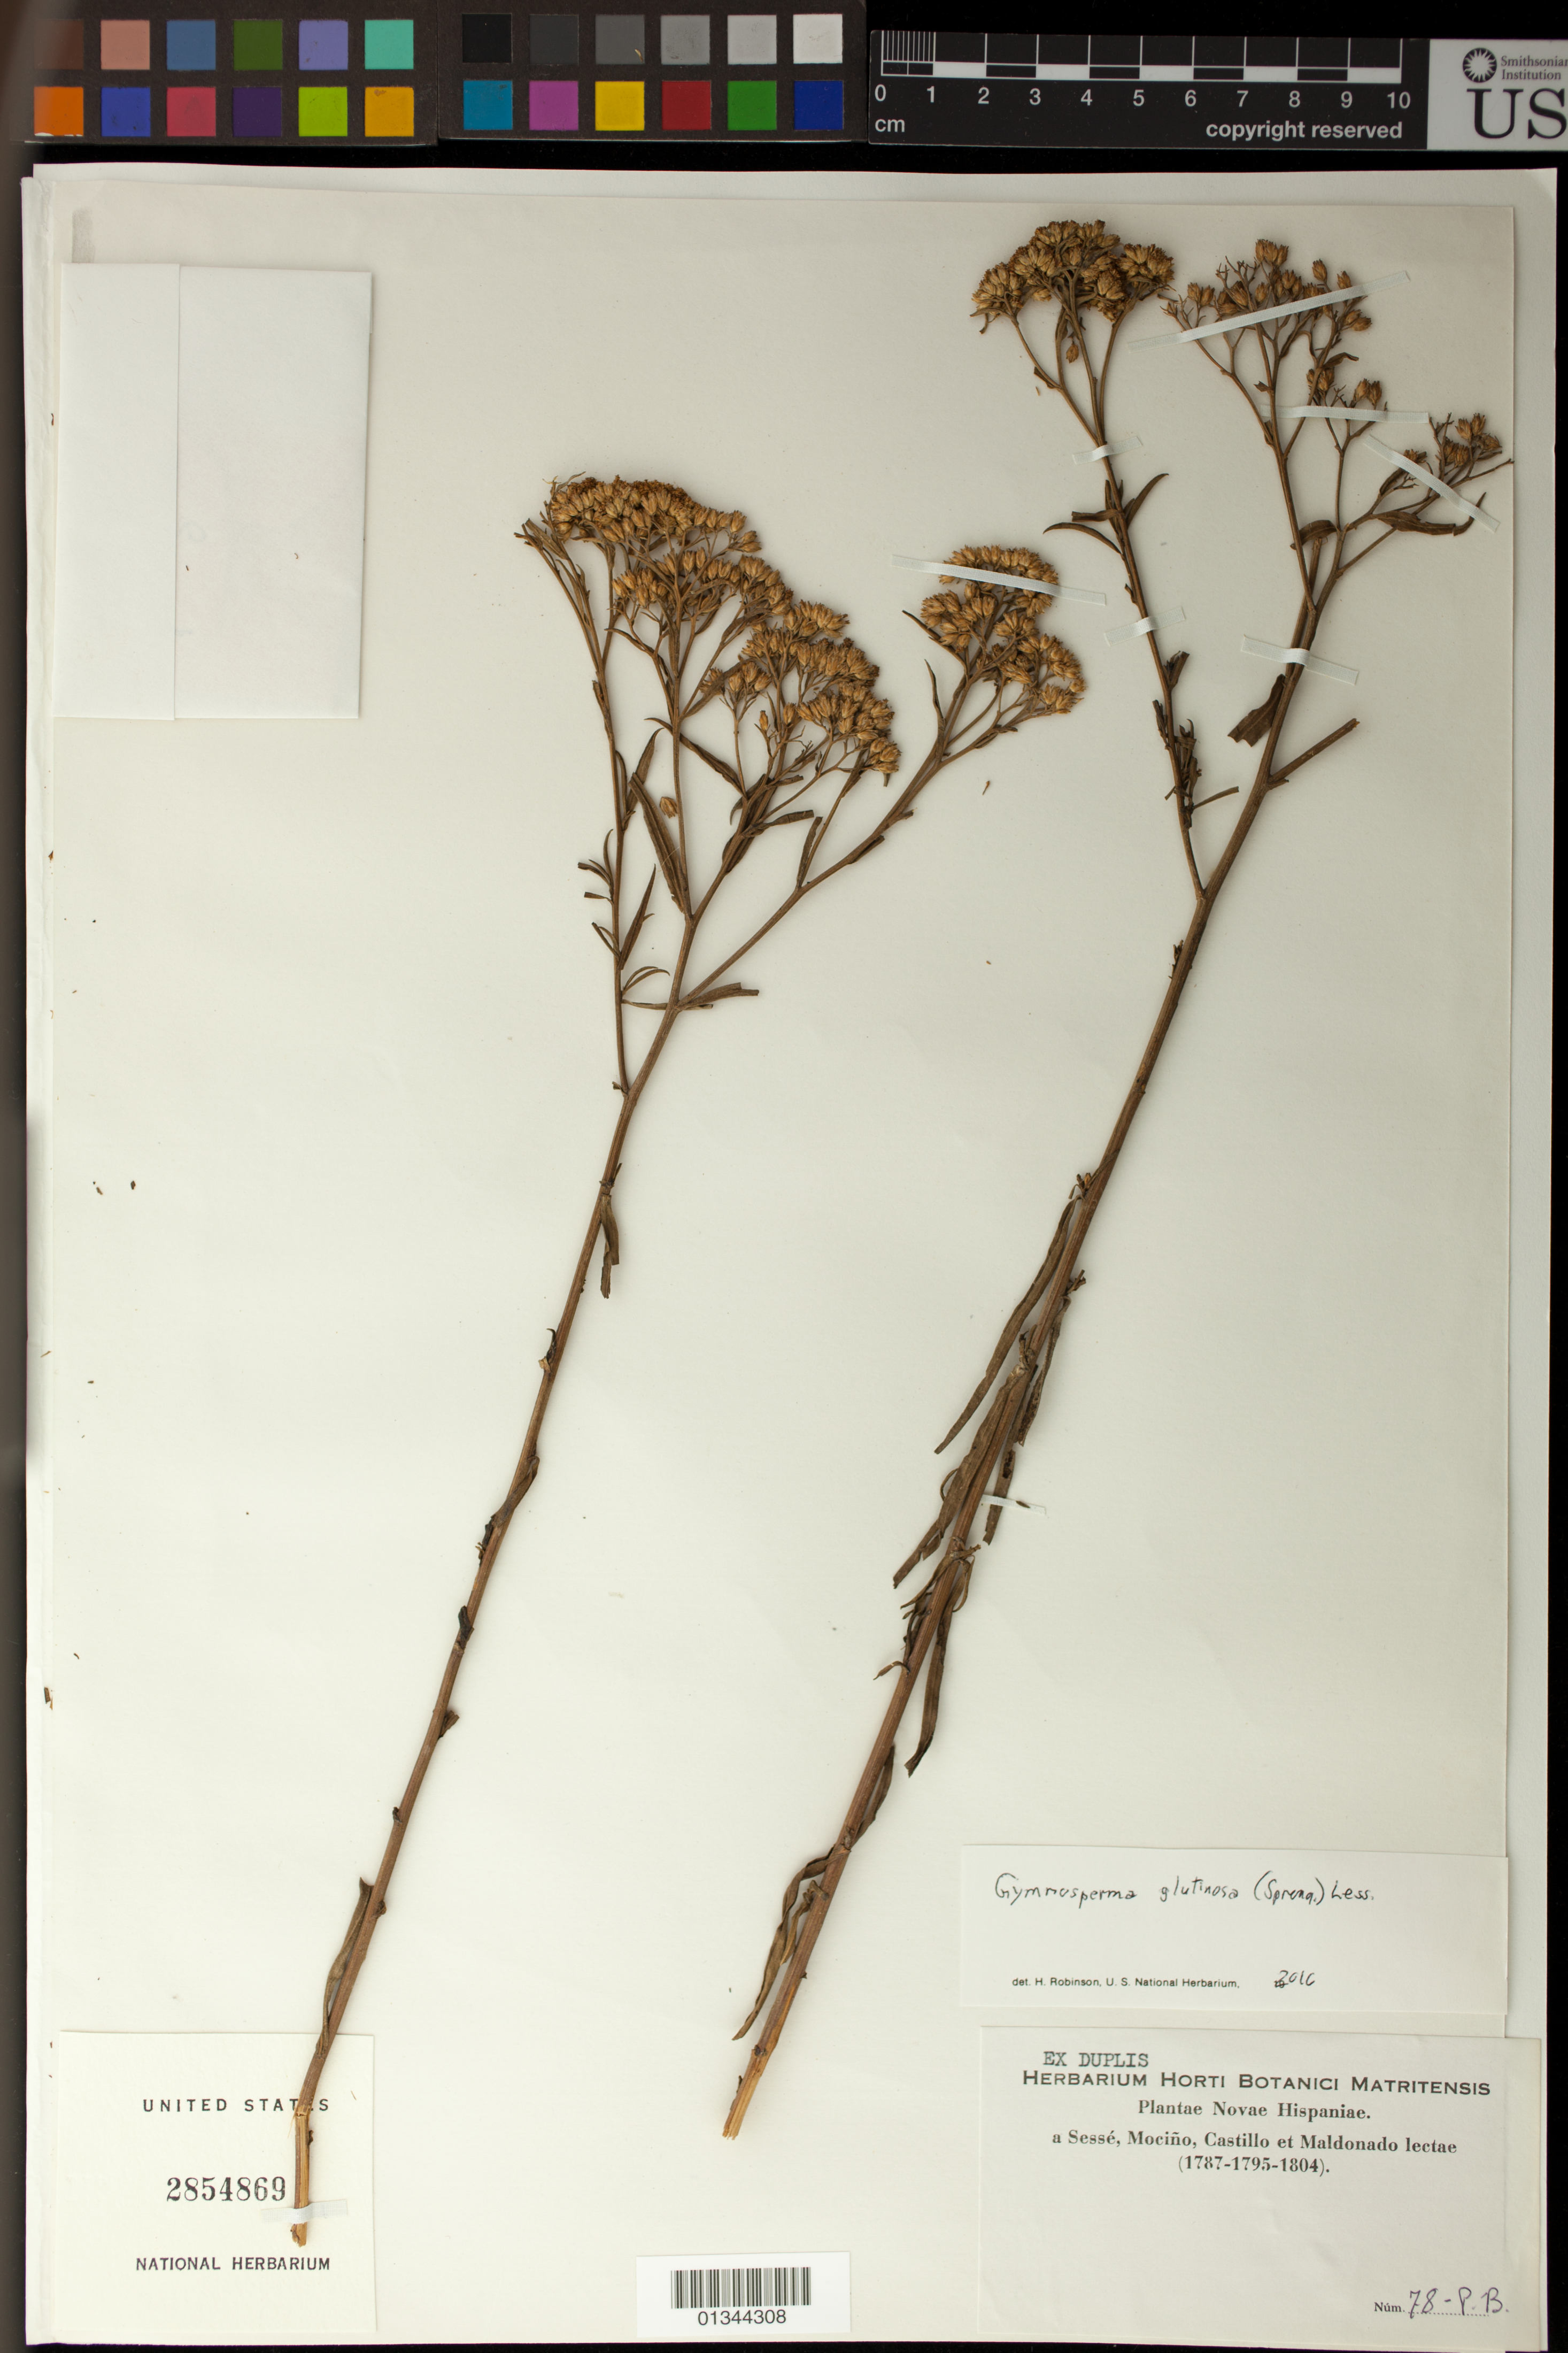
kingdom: Plantae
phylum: Tracheophyta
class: Magnoliopsida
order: Asterales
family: Asteraceae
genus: Gymnosperma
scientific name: Gymnosperma glutinosum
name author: (Spreng.) Less.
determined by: Robinson, Harold E., (US)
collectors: Sessé, --, Mociño, Castillo, -- & Maldonado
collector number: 78-P.B.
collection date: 1787/1804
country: Mexico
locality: Novae Hispaniae.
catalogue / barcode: US 2854869